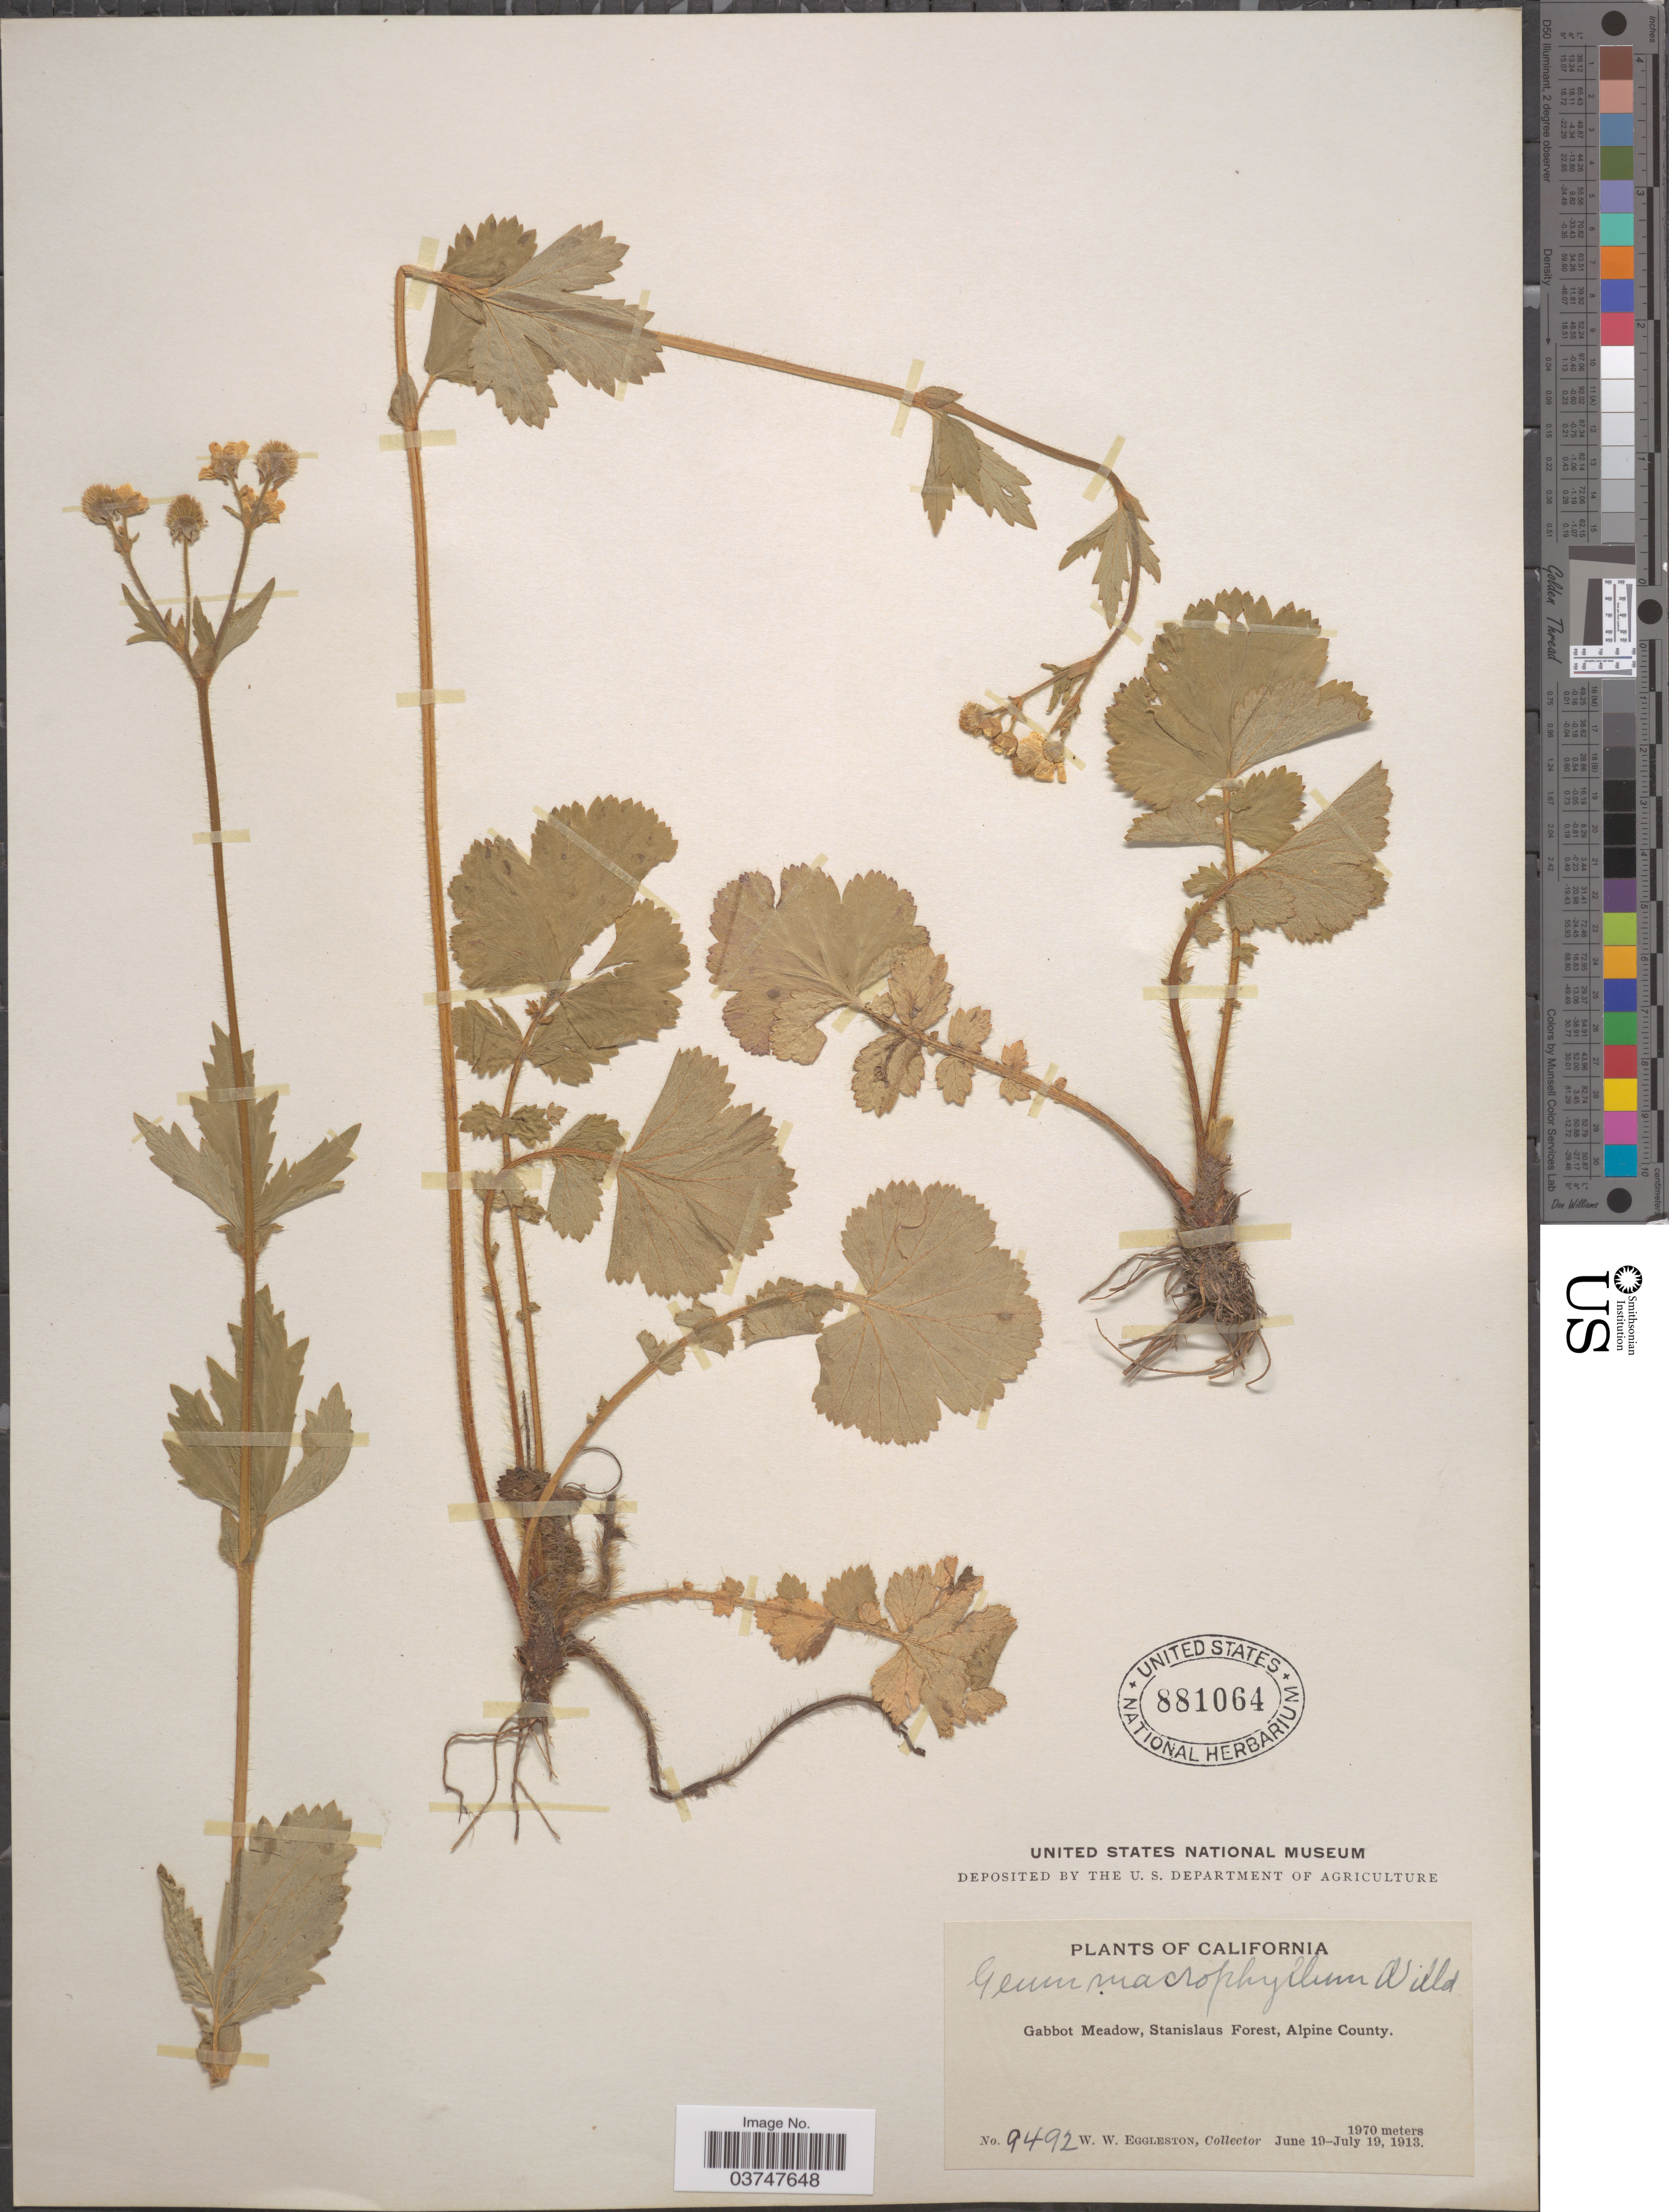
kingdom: Plantae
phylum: Tracheophyta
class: Magnoliopsida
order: Rosales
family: Rosaceae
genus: Geum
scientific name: Geum macrophyllum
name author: Willd.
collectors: W. W. Eggleston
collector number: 9492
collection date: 1913-06-19/1913-07-19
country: United States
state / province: California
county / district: Alpine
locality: Gabbot Meadow, Stanislaus Forest, Alpine County.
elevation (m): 1970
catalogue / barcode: US 881064